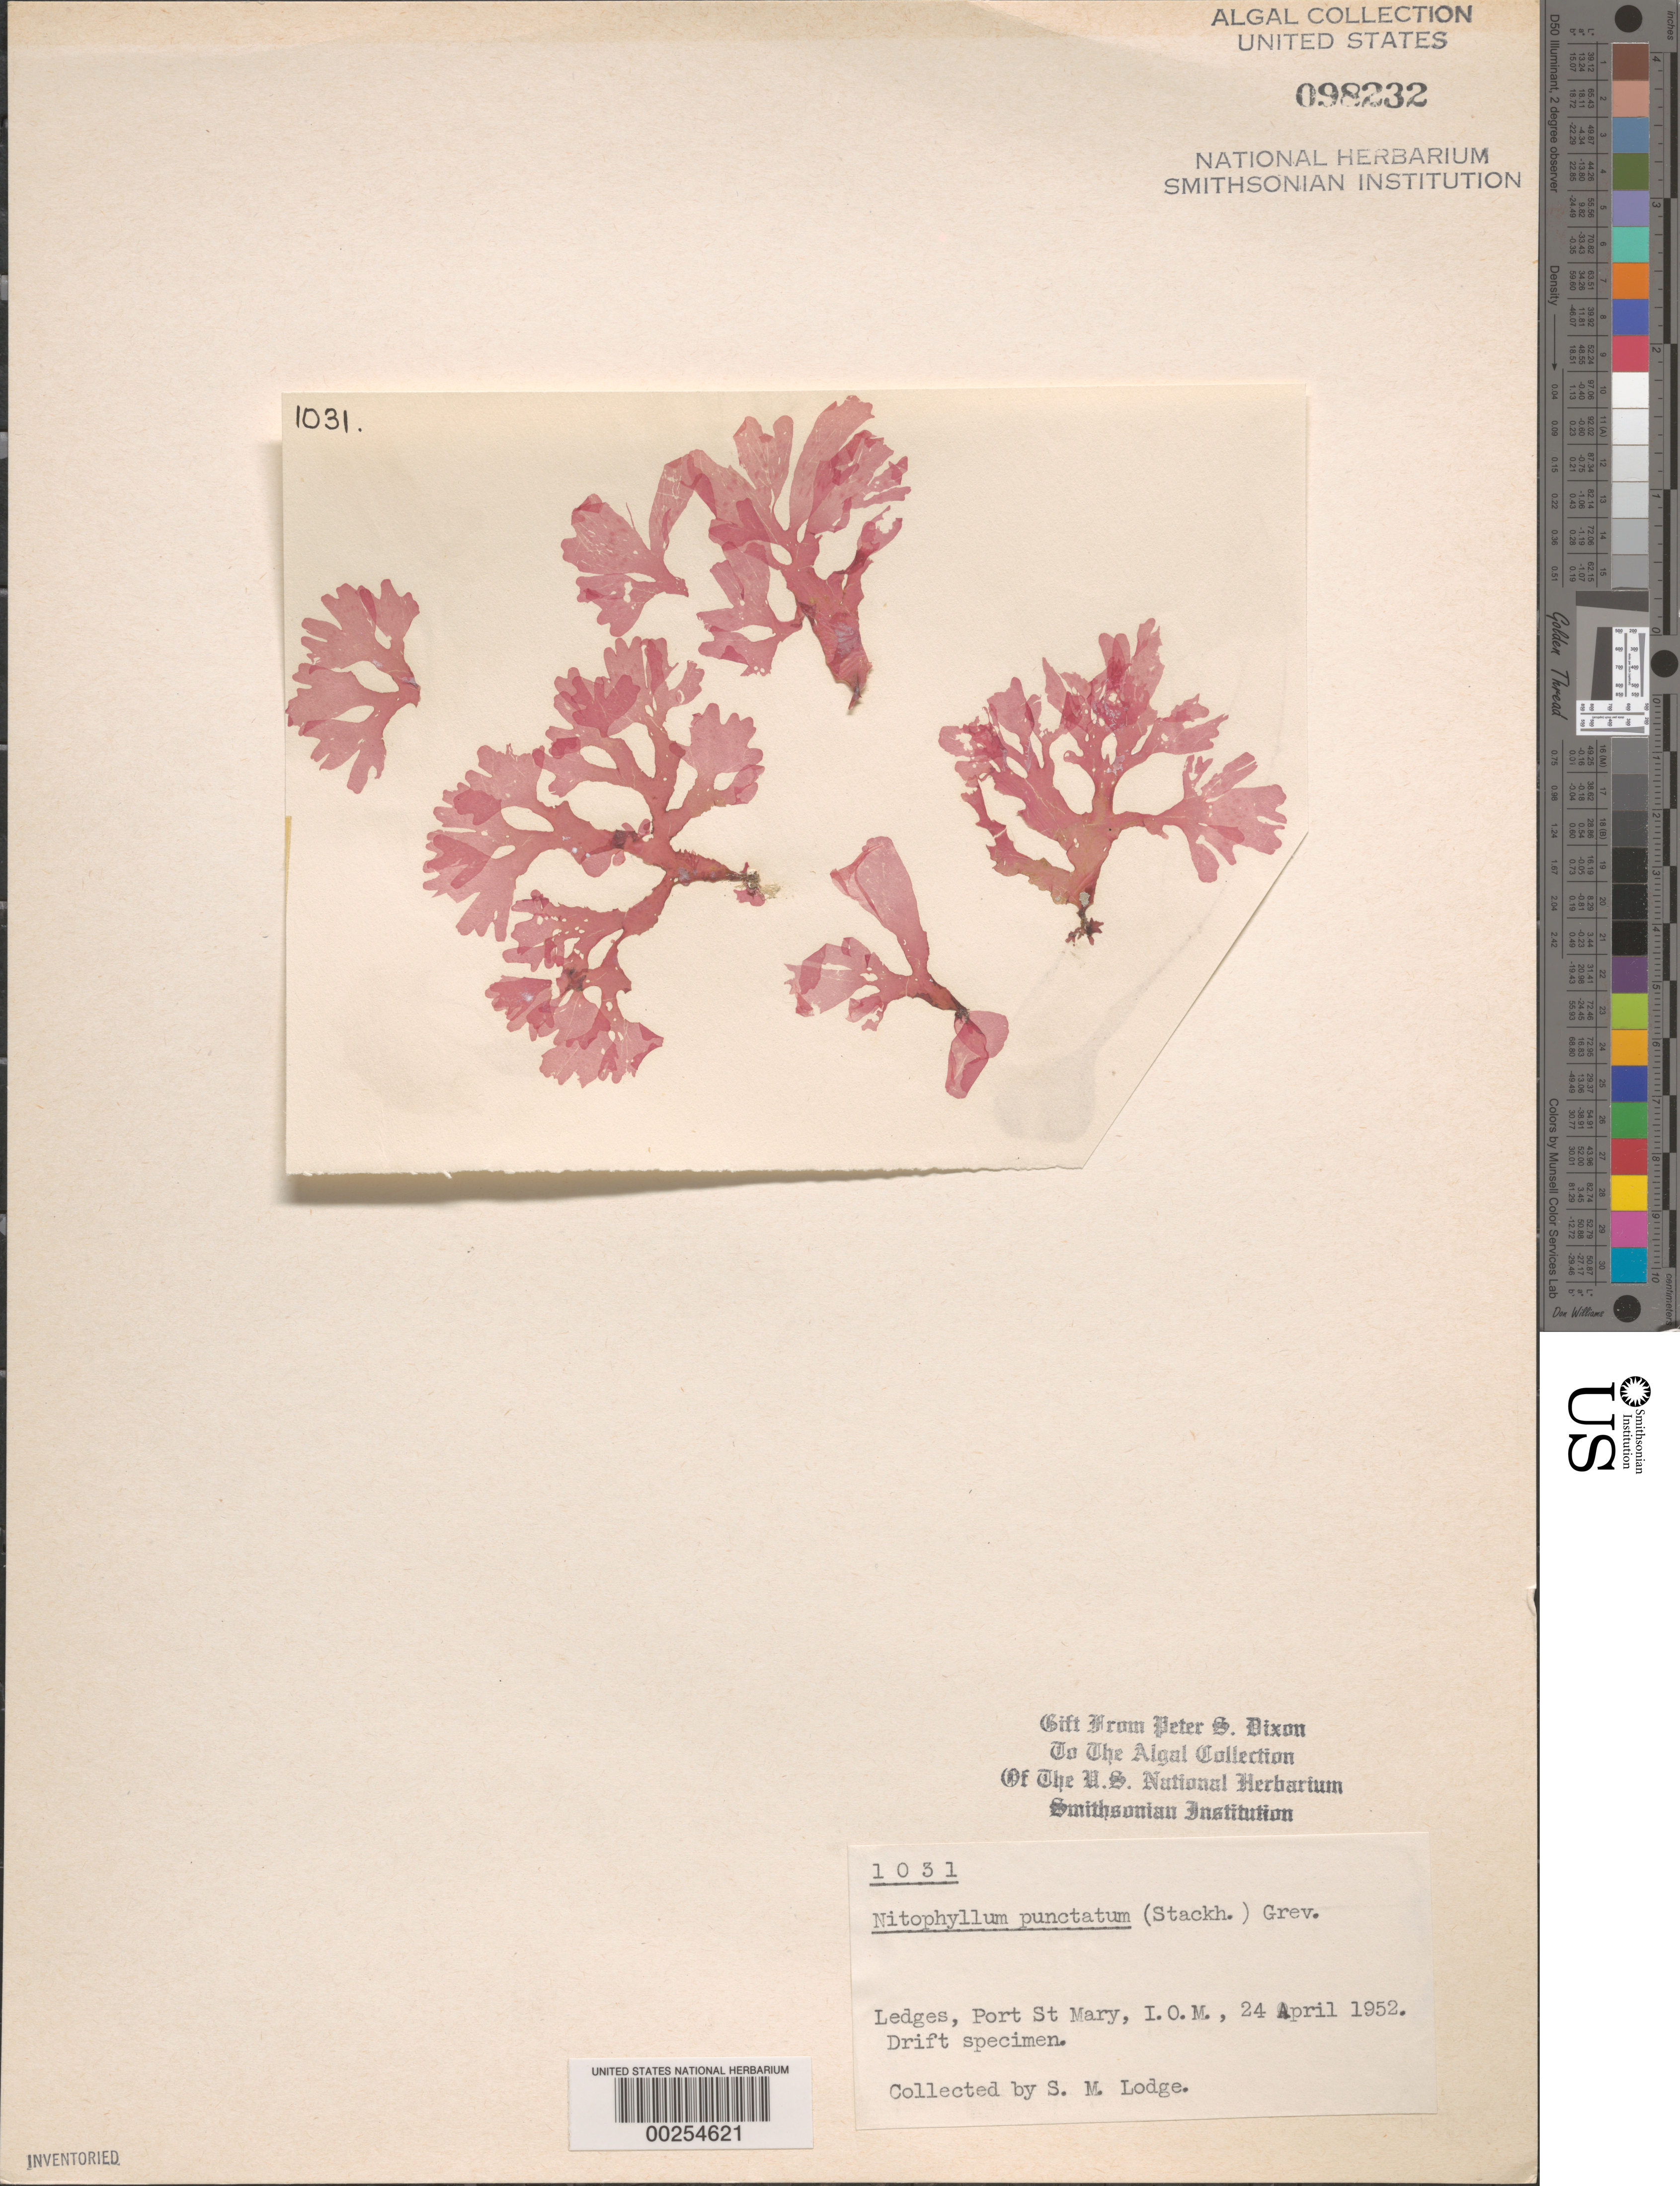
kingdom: Plantae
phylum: Rhodophyta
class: Florideophyceae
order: Ceramiales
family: Delesseriaceae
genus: Nitophyllum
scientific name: Nitophyllum punctatum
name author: (Stackh.) Grev.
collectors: S. Lodge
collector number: PSD 1031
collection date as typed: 24 Apr 1952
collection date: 1952-04-24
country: United Kingdom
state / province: England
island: Isle of Man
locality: Ledges, Port St. Mary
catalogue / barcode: US 98232